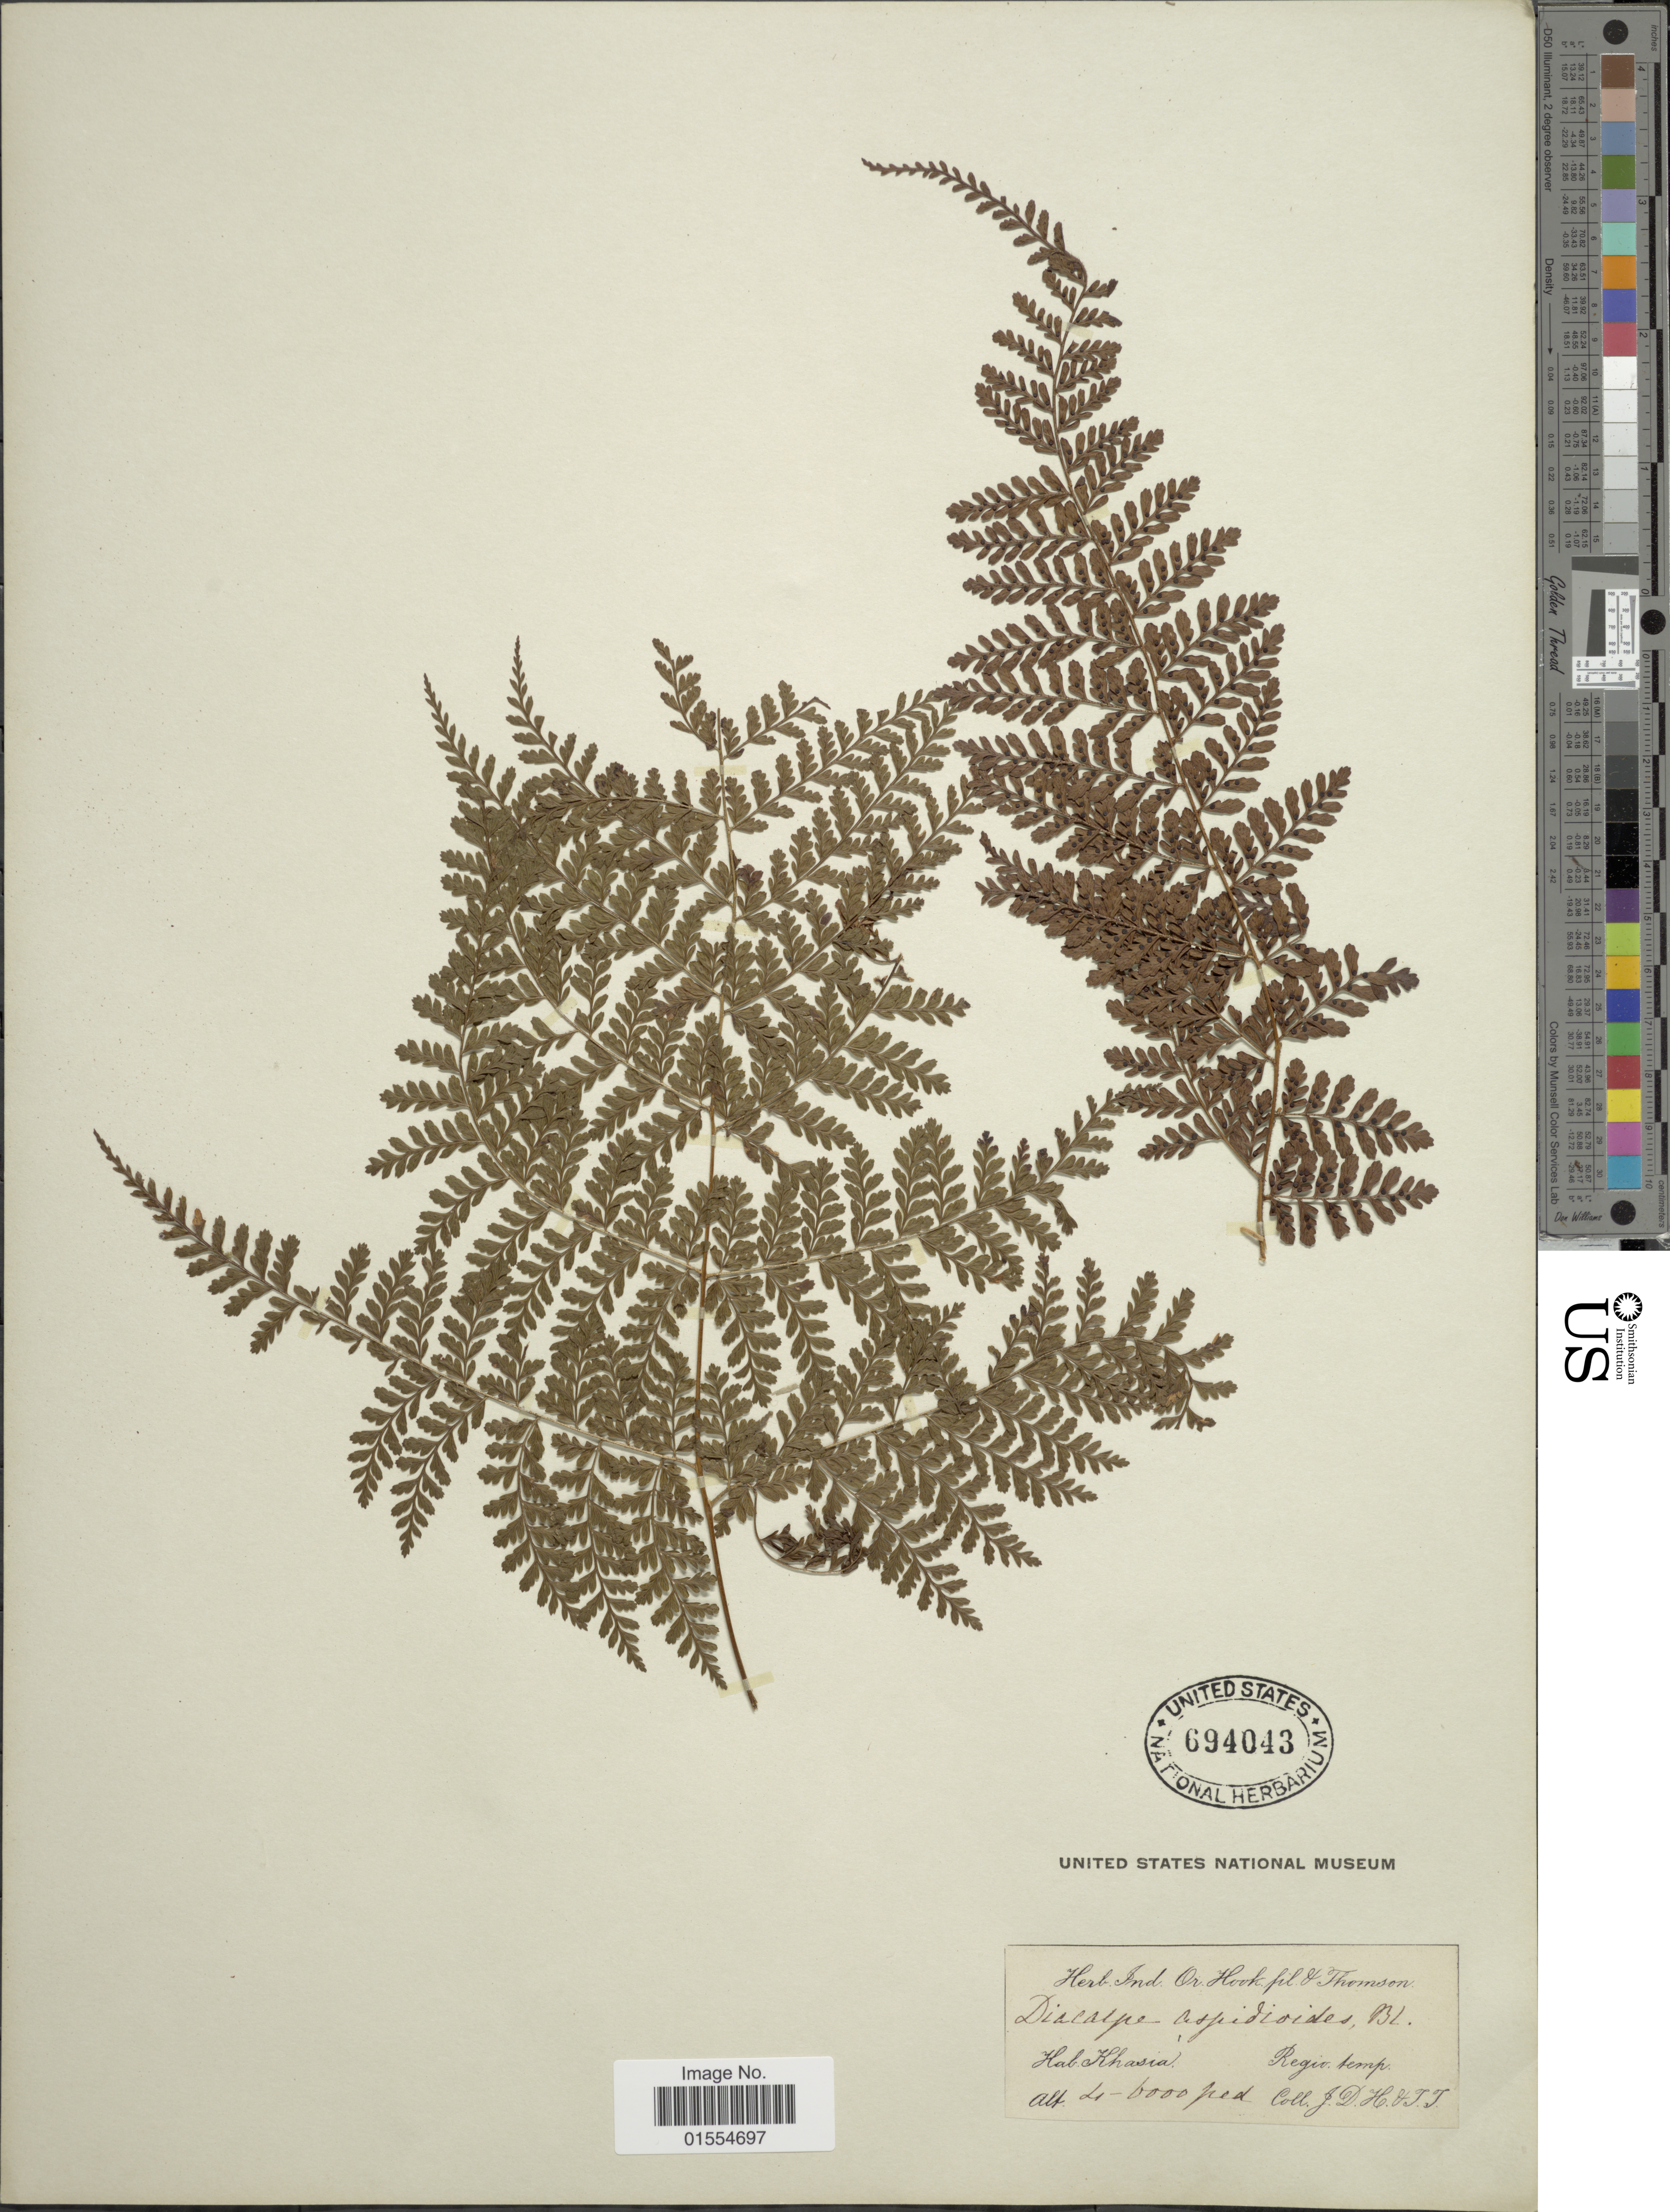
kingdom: Plantae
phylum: Tracheophyta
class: Polypodiopsida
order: Polypodiales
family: Dryopteridaceae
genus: Dryopteris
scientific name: Dryopteris pseudocaenopteris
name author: (Kunze) Li Bing Zhang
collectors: J. D. Hooker & T. Thomson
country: India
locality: Khasia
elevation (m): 1219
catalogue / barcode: US 694043